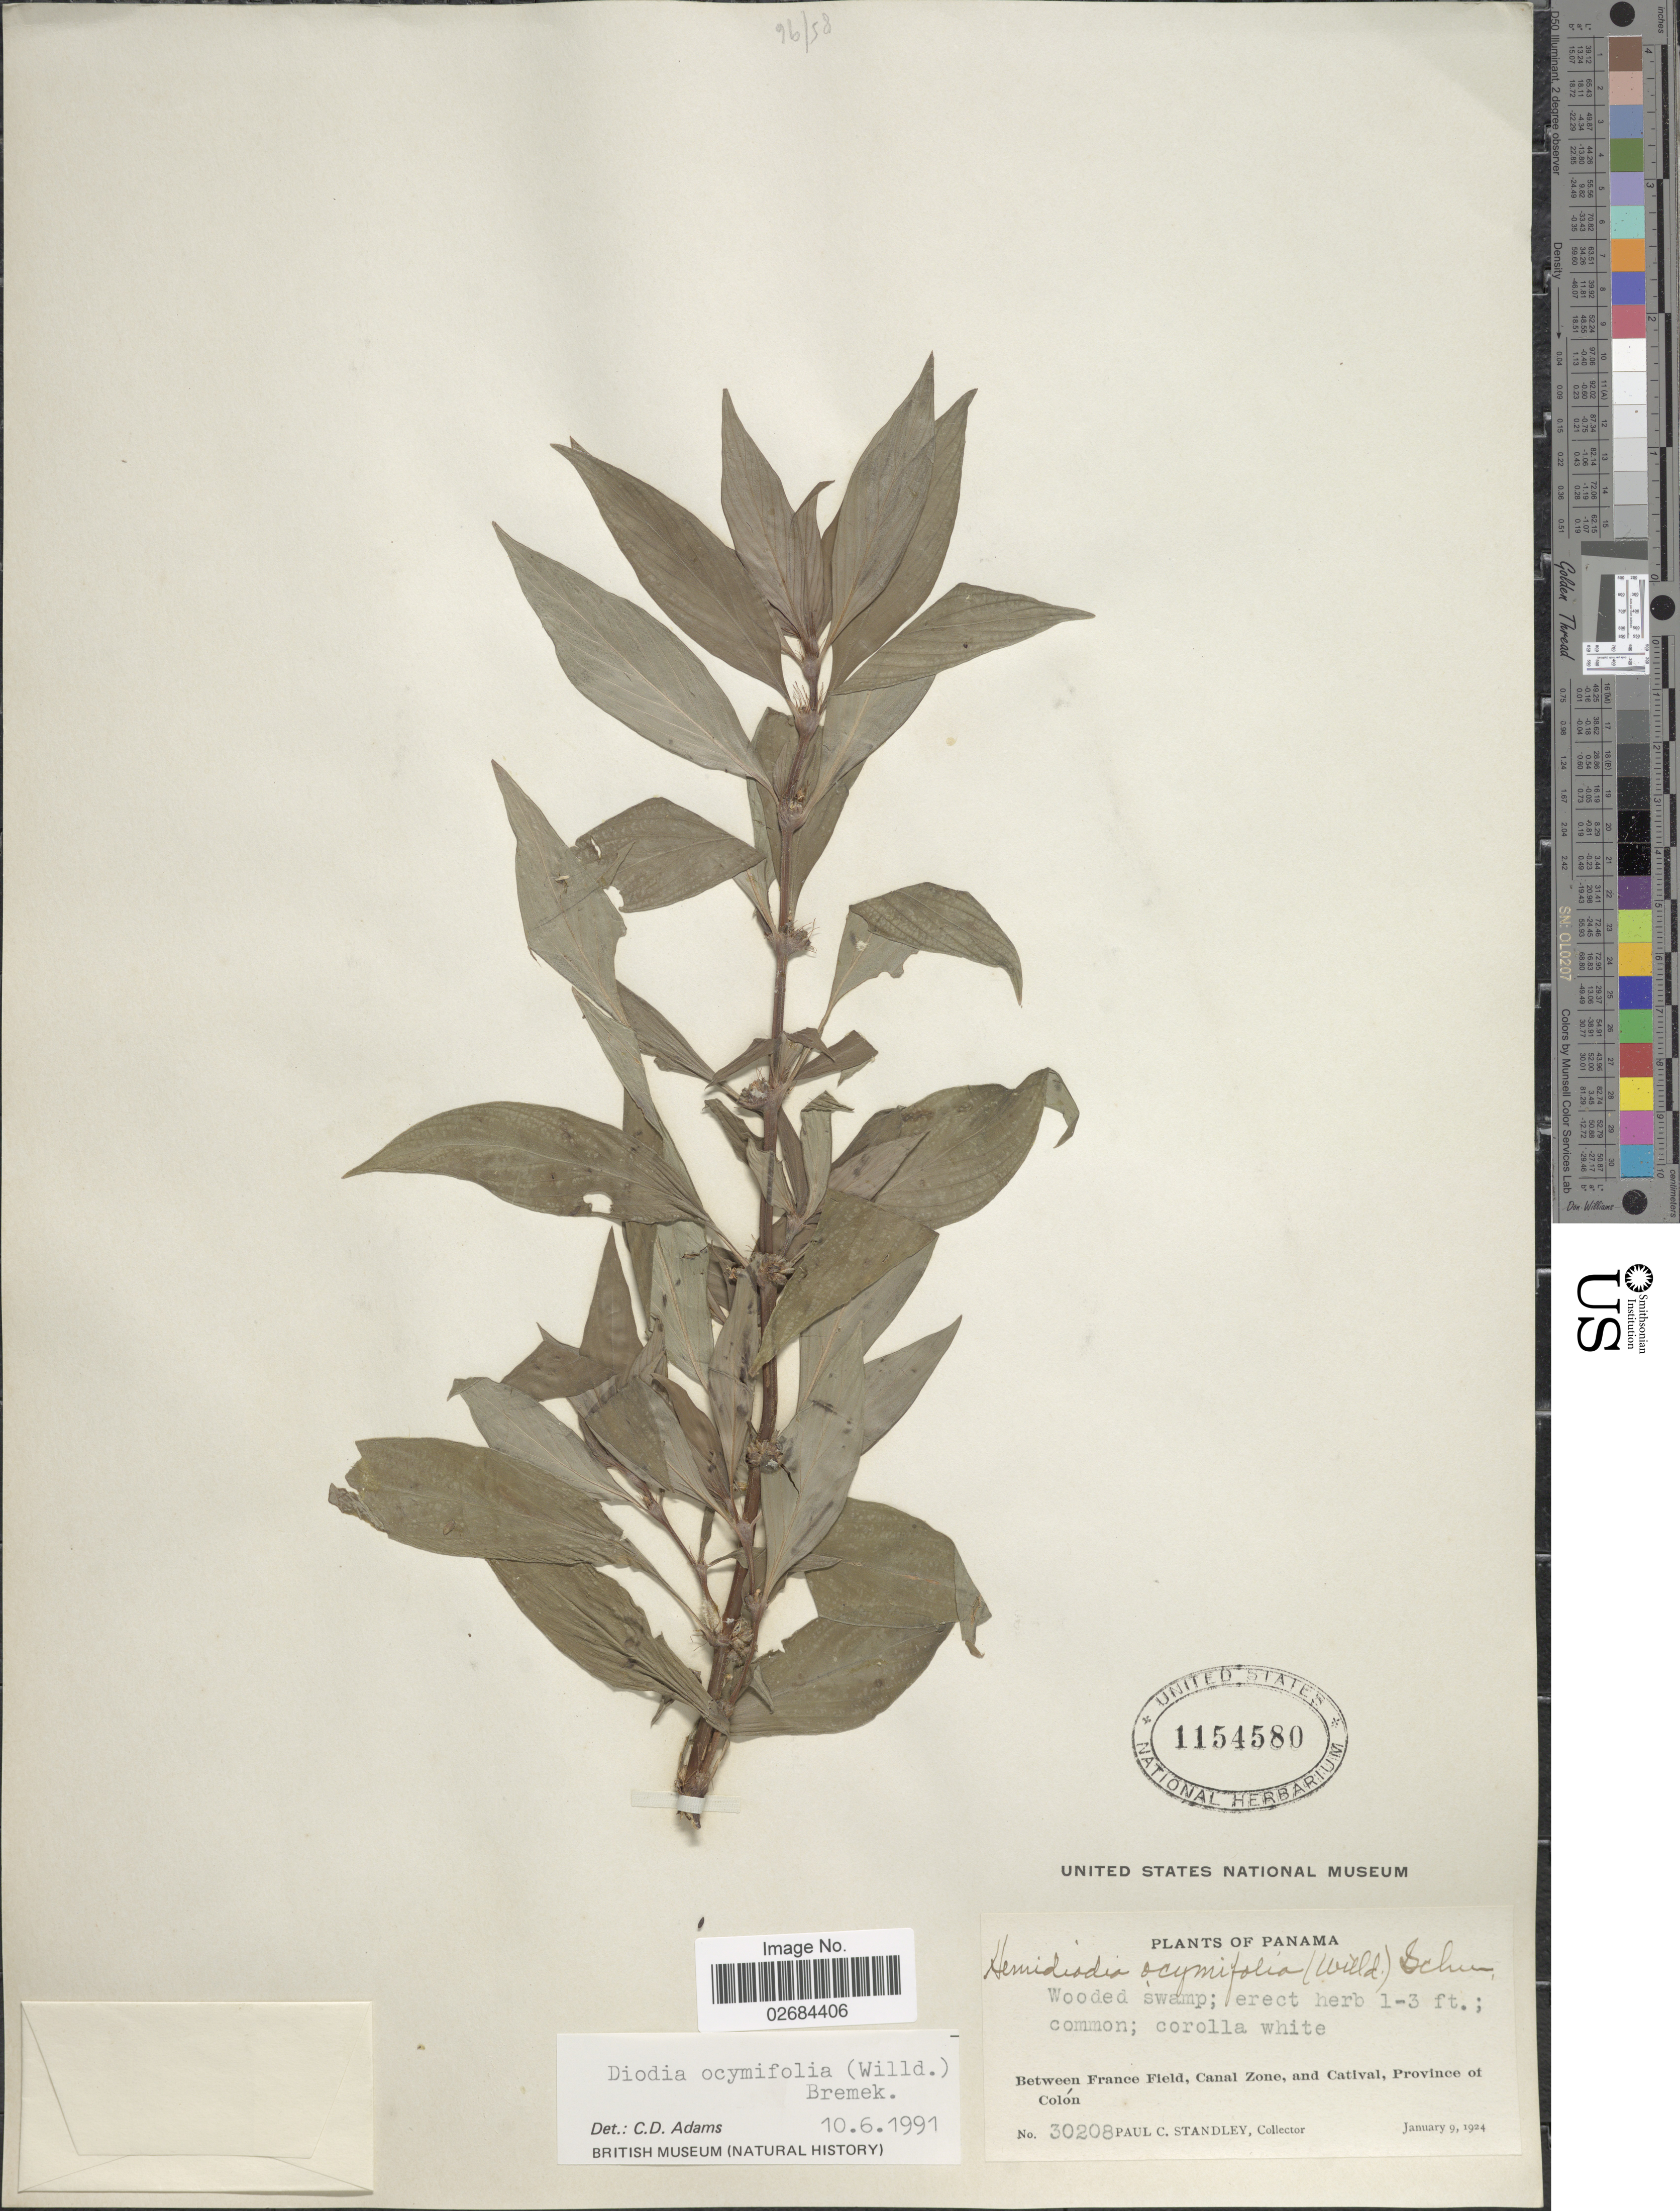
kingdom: Plantae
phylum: Tracheophyta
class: Magnoliopsida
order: Gentianales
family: Rubiaceae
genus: Diodia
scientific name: Diodia ocymifolia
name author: (Willd. ex Roem. & Schult.) Bremek.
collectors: P. C. Standley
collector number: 30208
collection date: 1924-01-09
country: Panama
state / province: Colón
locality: Between France Field, Canal Zone, and Catival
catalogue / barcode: US 1154580